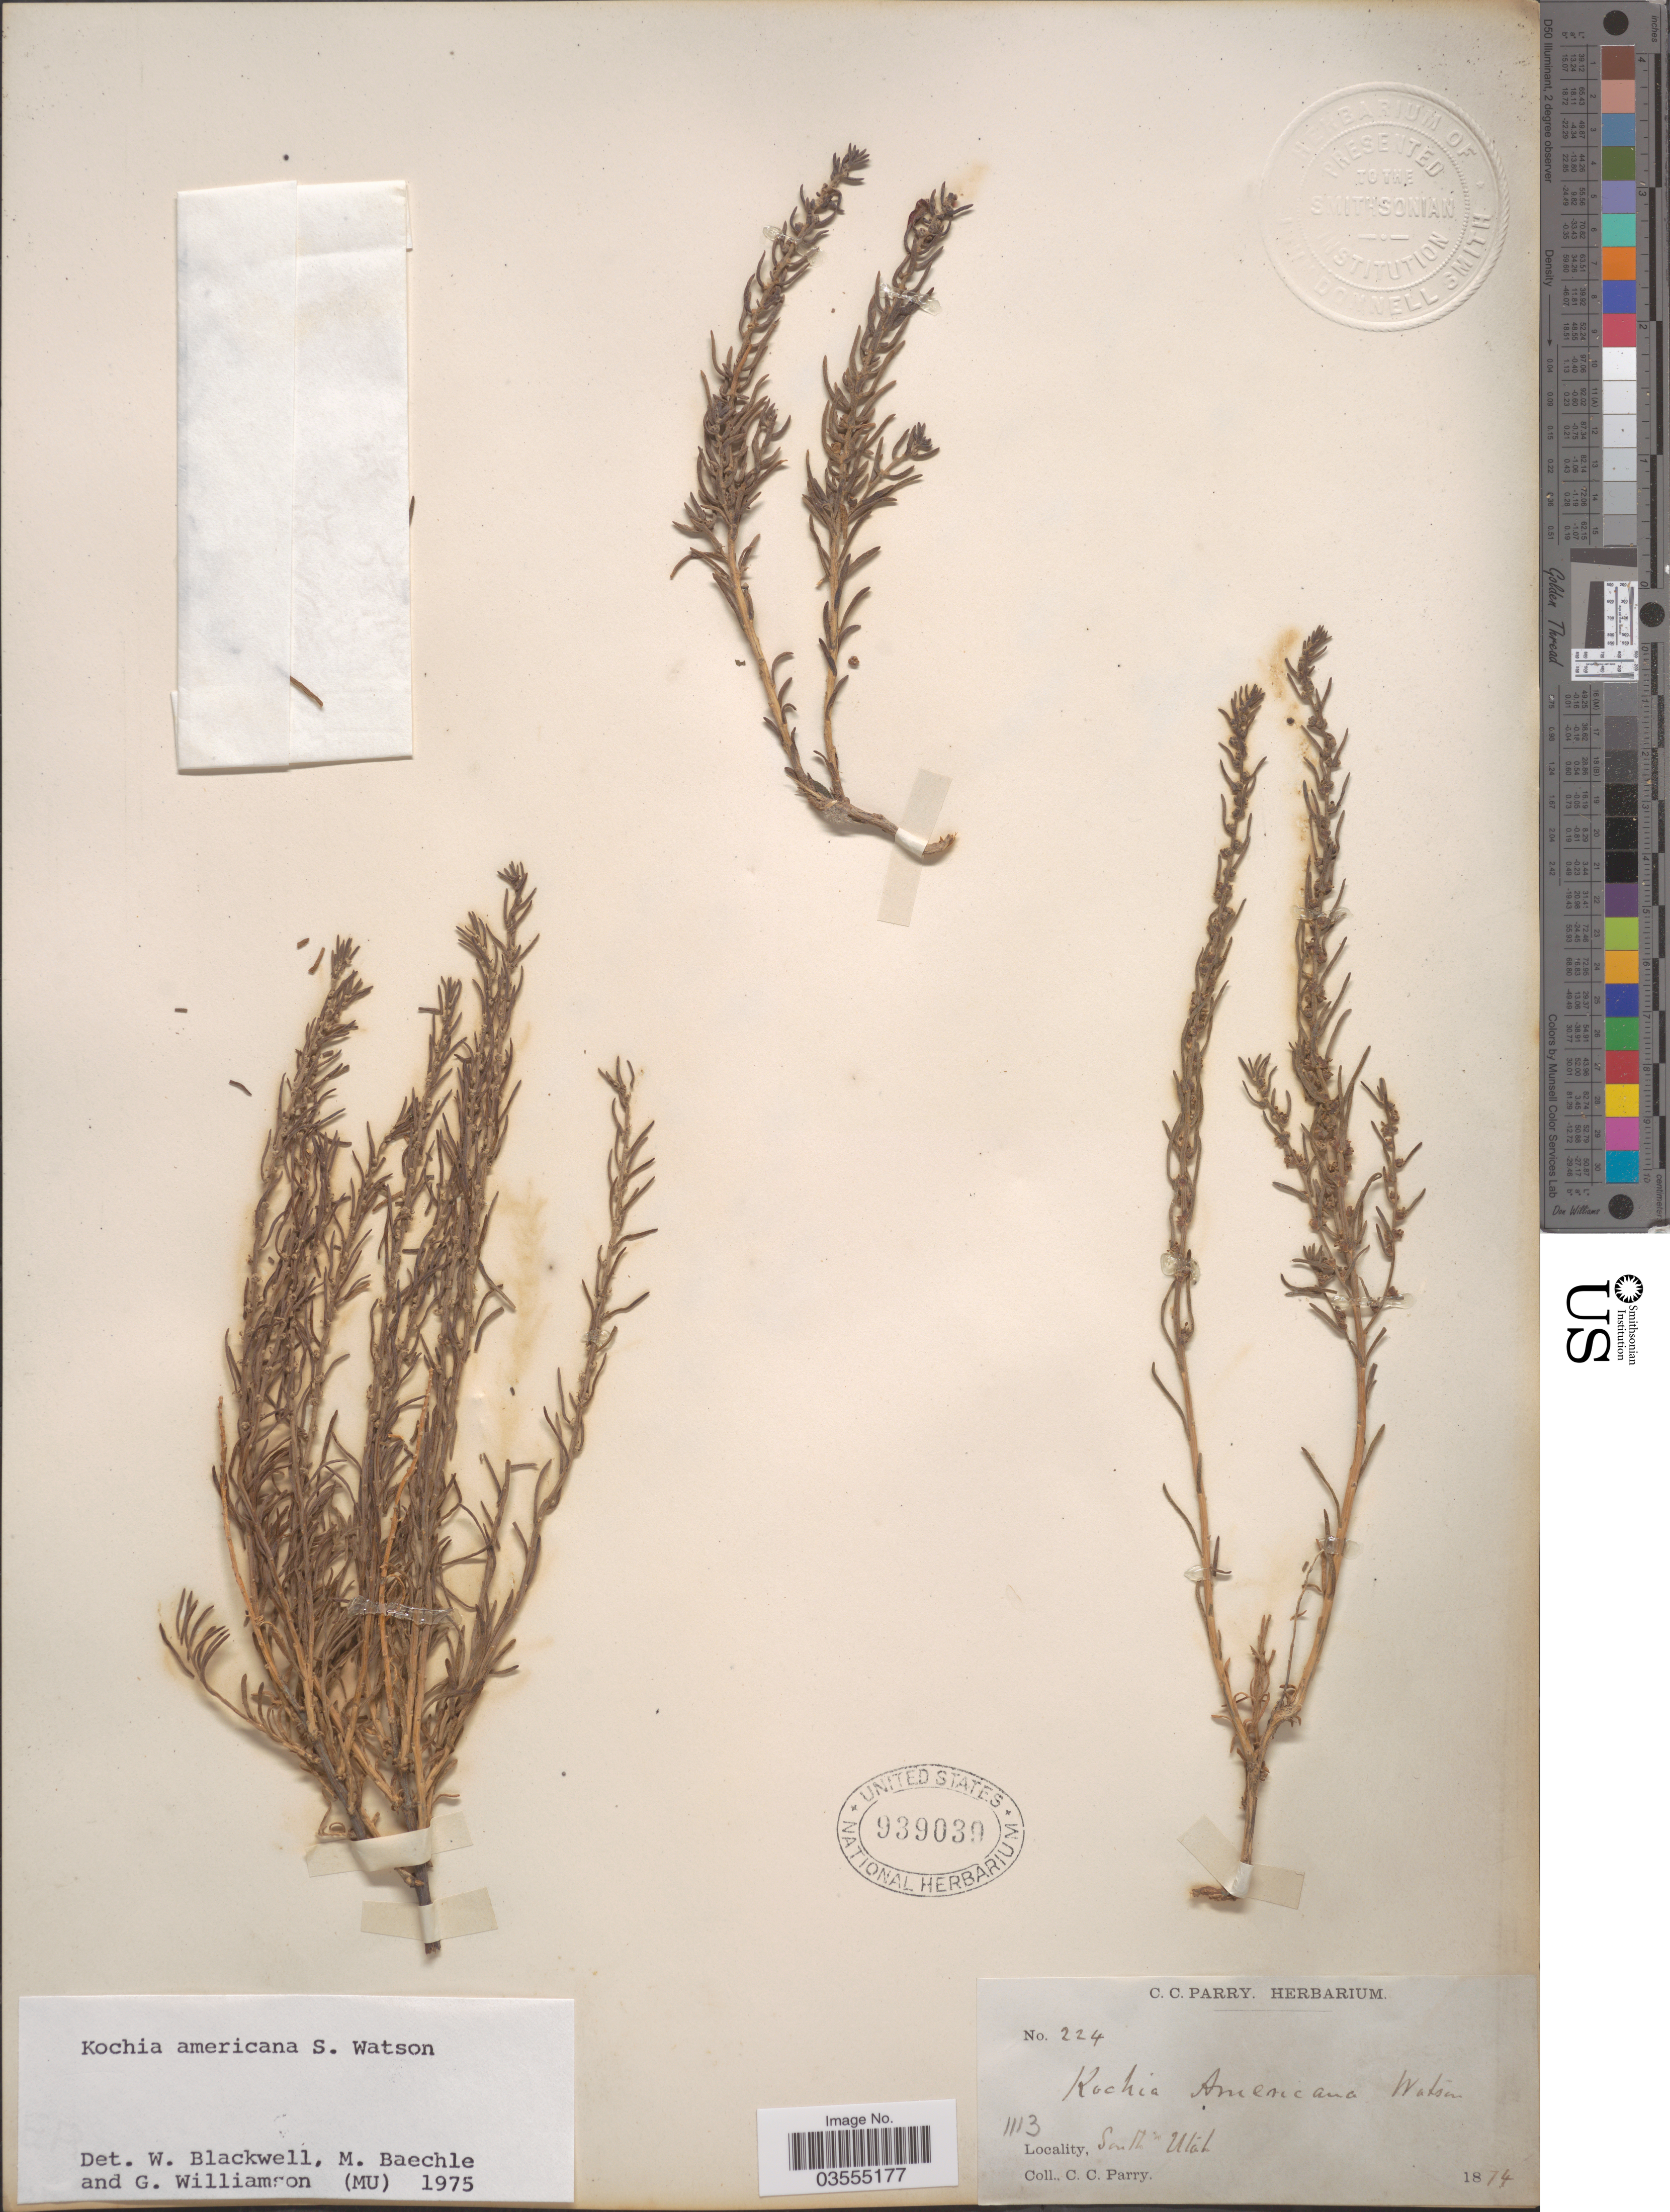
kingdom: Plantae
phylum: Tracheophyta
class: Magnoliopsida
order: Caryophyllales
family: Amaranthaceae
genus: Neokochia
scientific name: Neokochia americana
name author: (S. Watson) G.L. Chu & S.C. Sand.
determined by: U.S. National Herbarium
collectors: C. C. Parry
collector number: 224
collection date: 1874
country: United States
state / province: Utah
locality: South Utah.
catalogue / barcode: US 939039